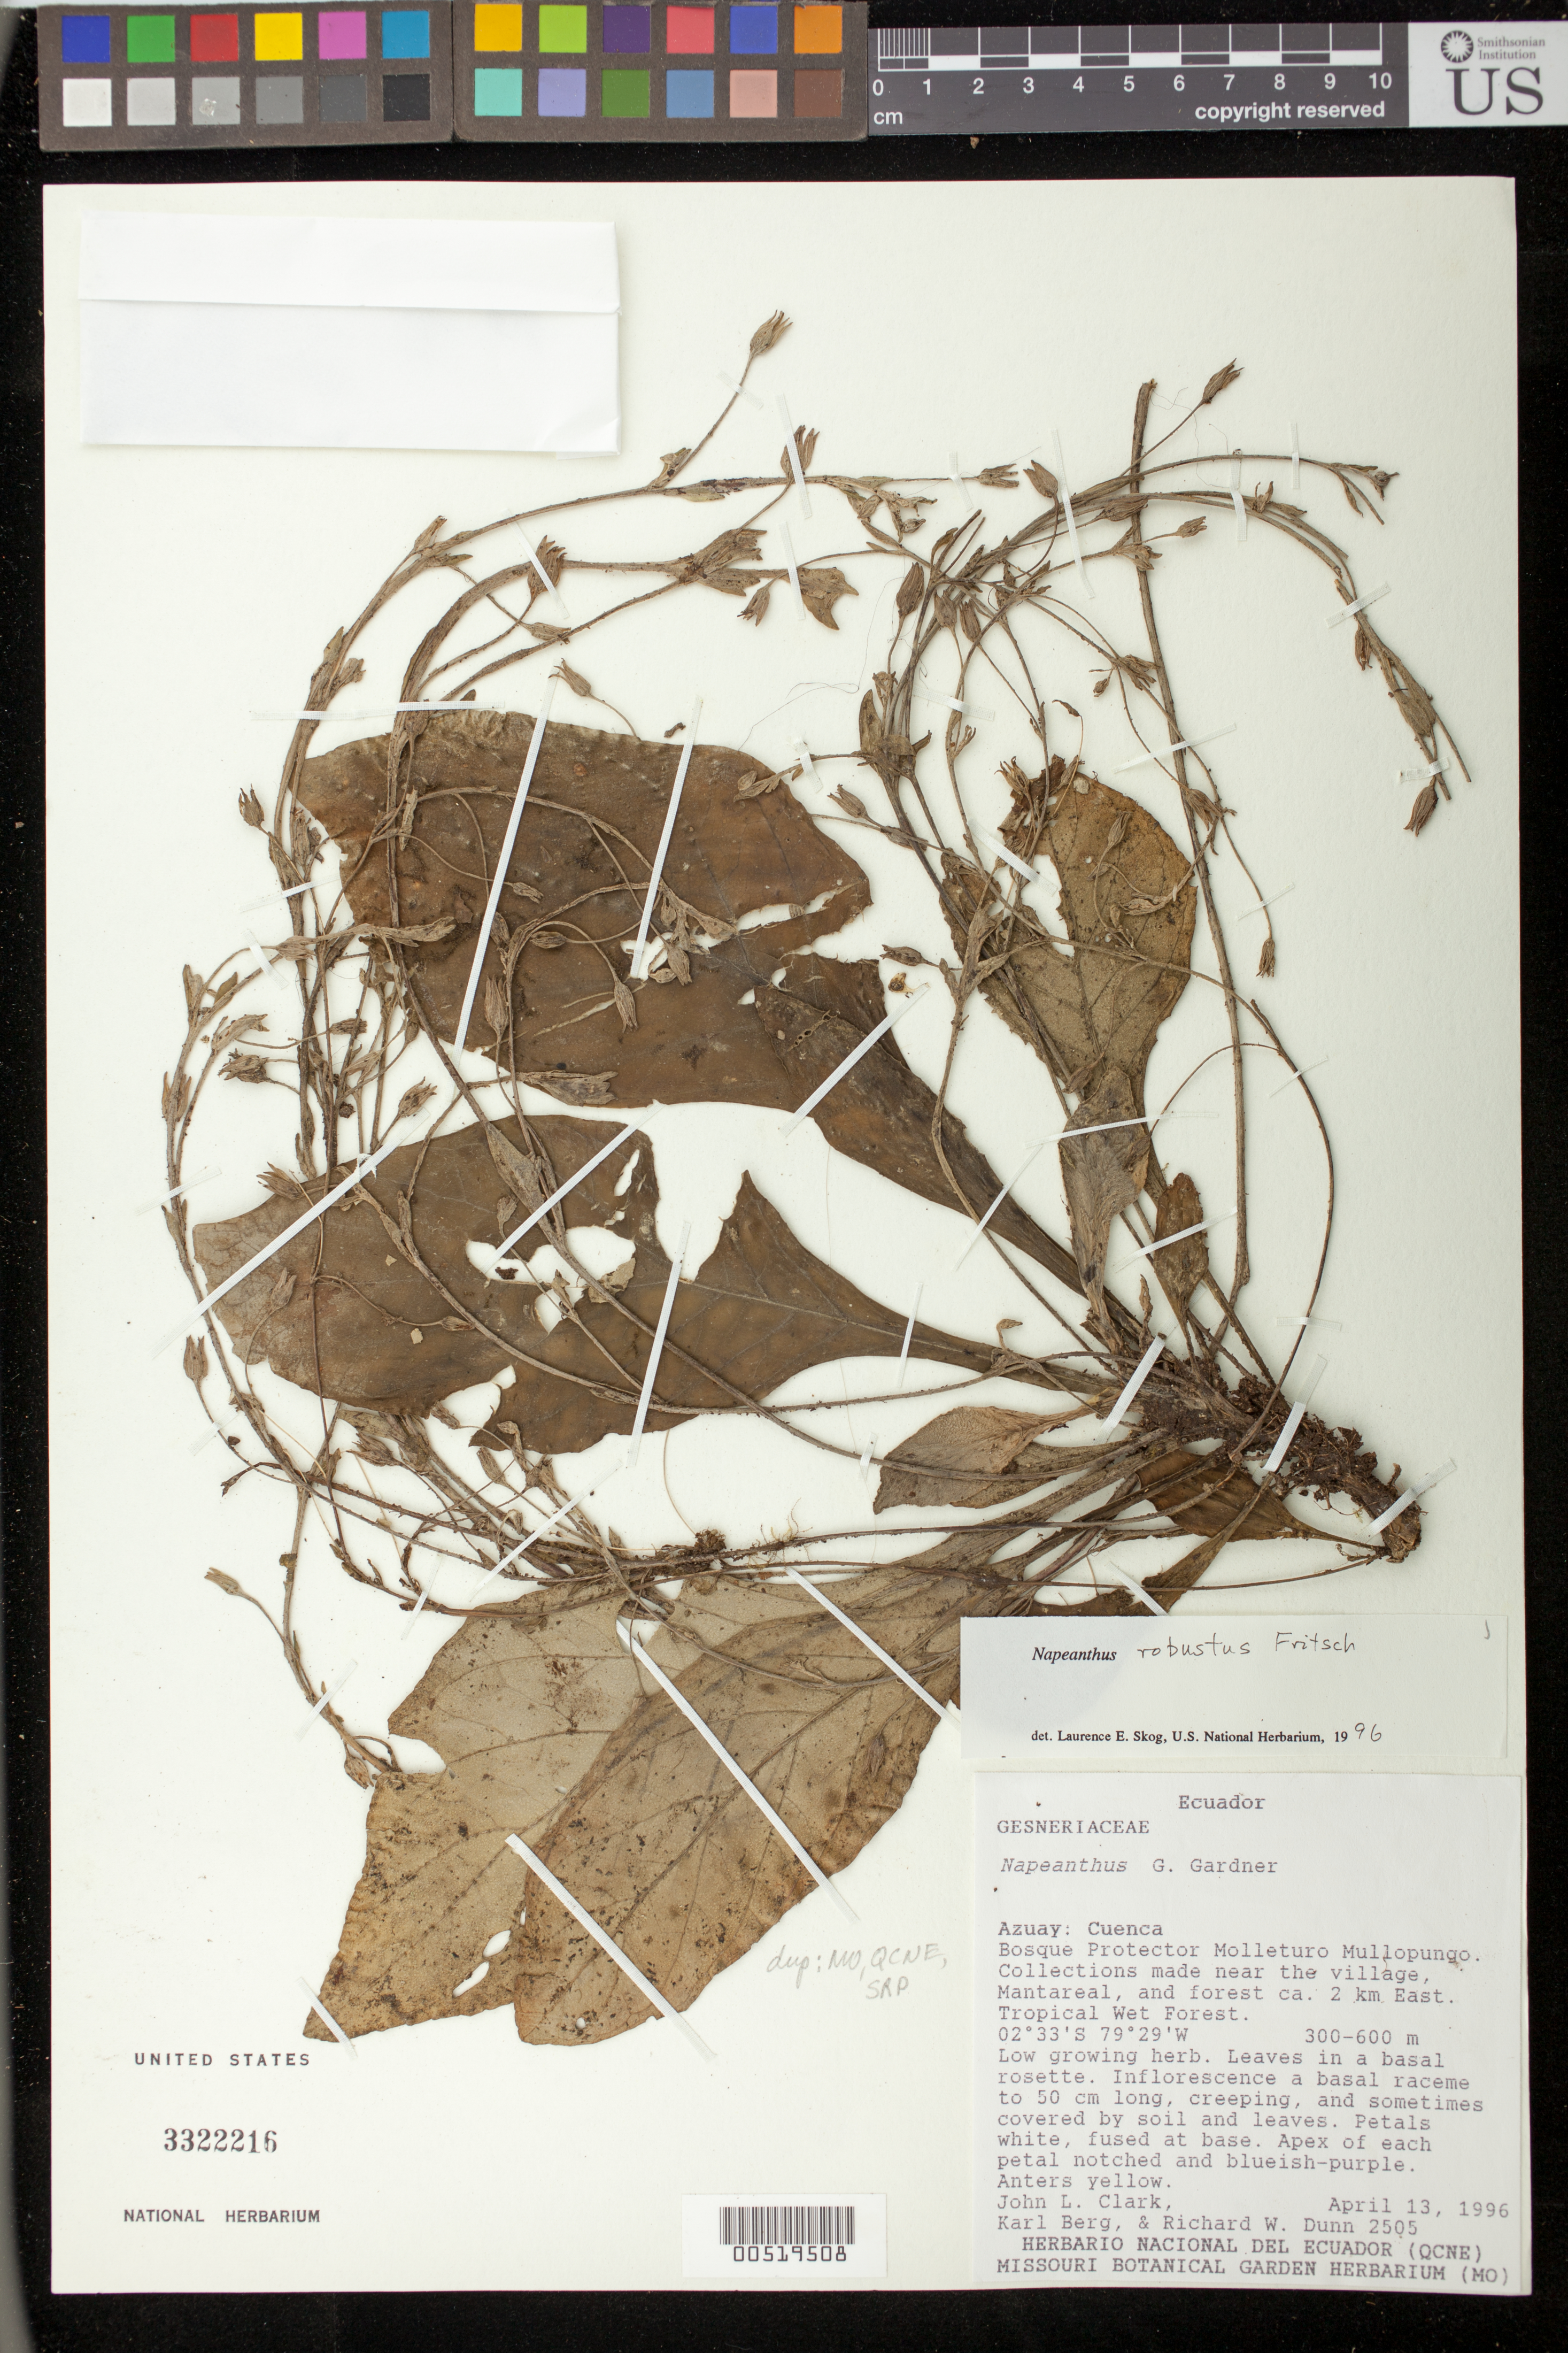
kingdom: Plantae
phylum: Tracheophyta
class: Magnoliopsida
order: Lamiales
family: Gesneriaceae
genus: Napeanthus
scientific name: Napeanthus robustus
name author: Fritsch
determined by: Skog, Laurence E.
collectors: J. L. Clark & R. Dunn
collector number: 2505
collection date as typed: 13 Apr 1996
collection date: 1996-04-13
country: Ecuador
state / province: Azuay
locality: Cuenca: Bosque Protector Molleturo Mullopungo, near the village, Mantareal, and forest ca. 2 km E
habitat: Tropical wet forest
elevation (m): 300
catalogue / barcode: US 3322216